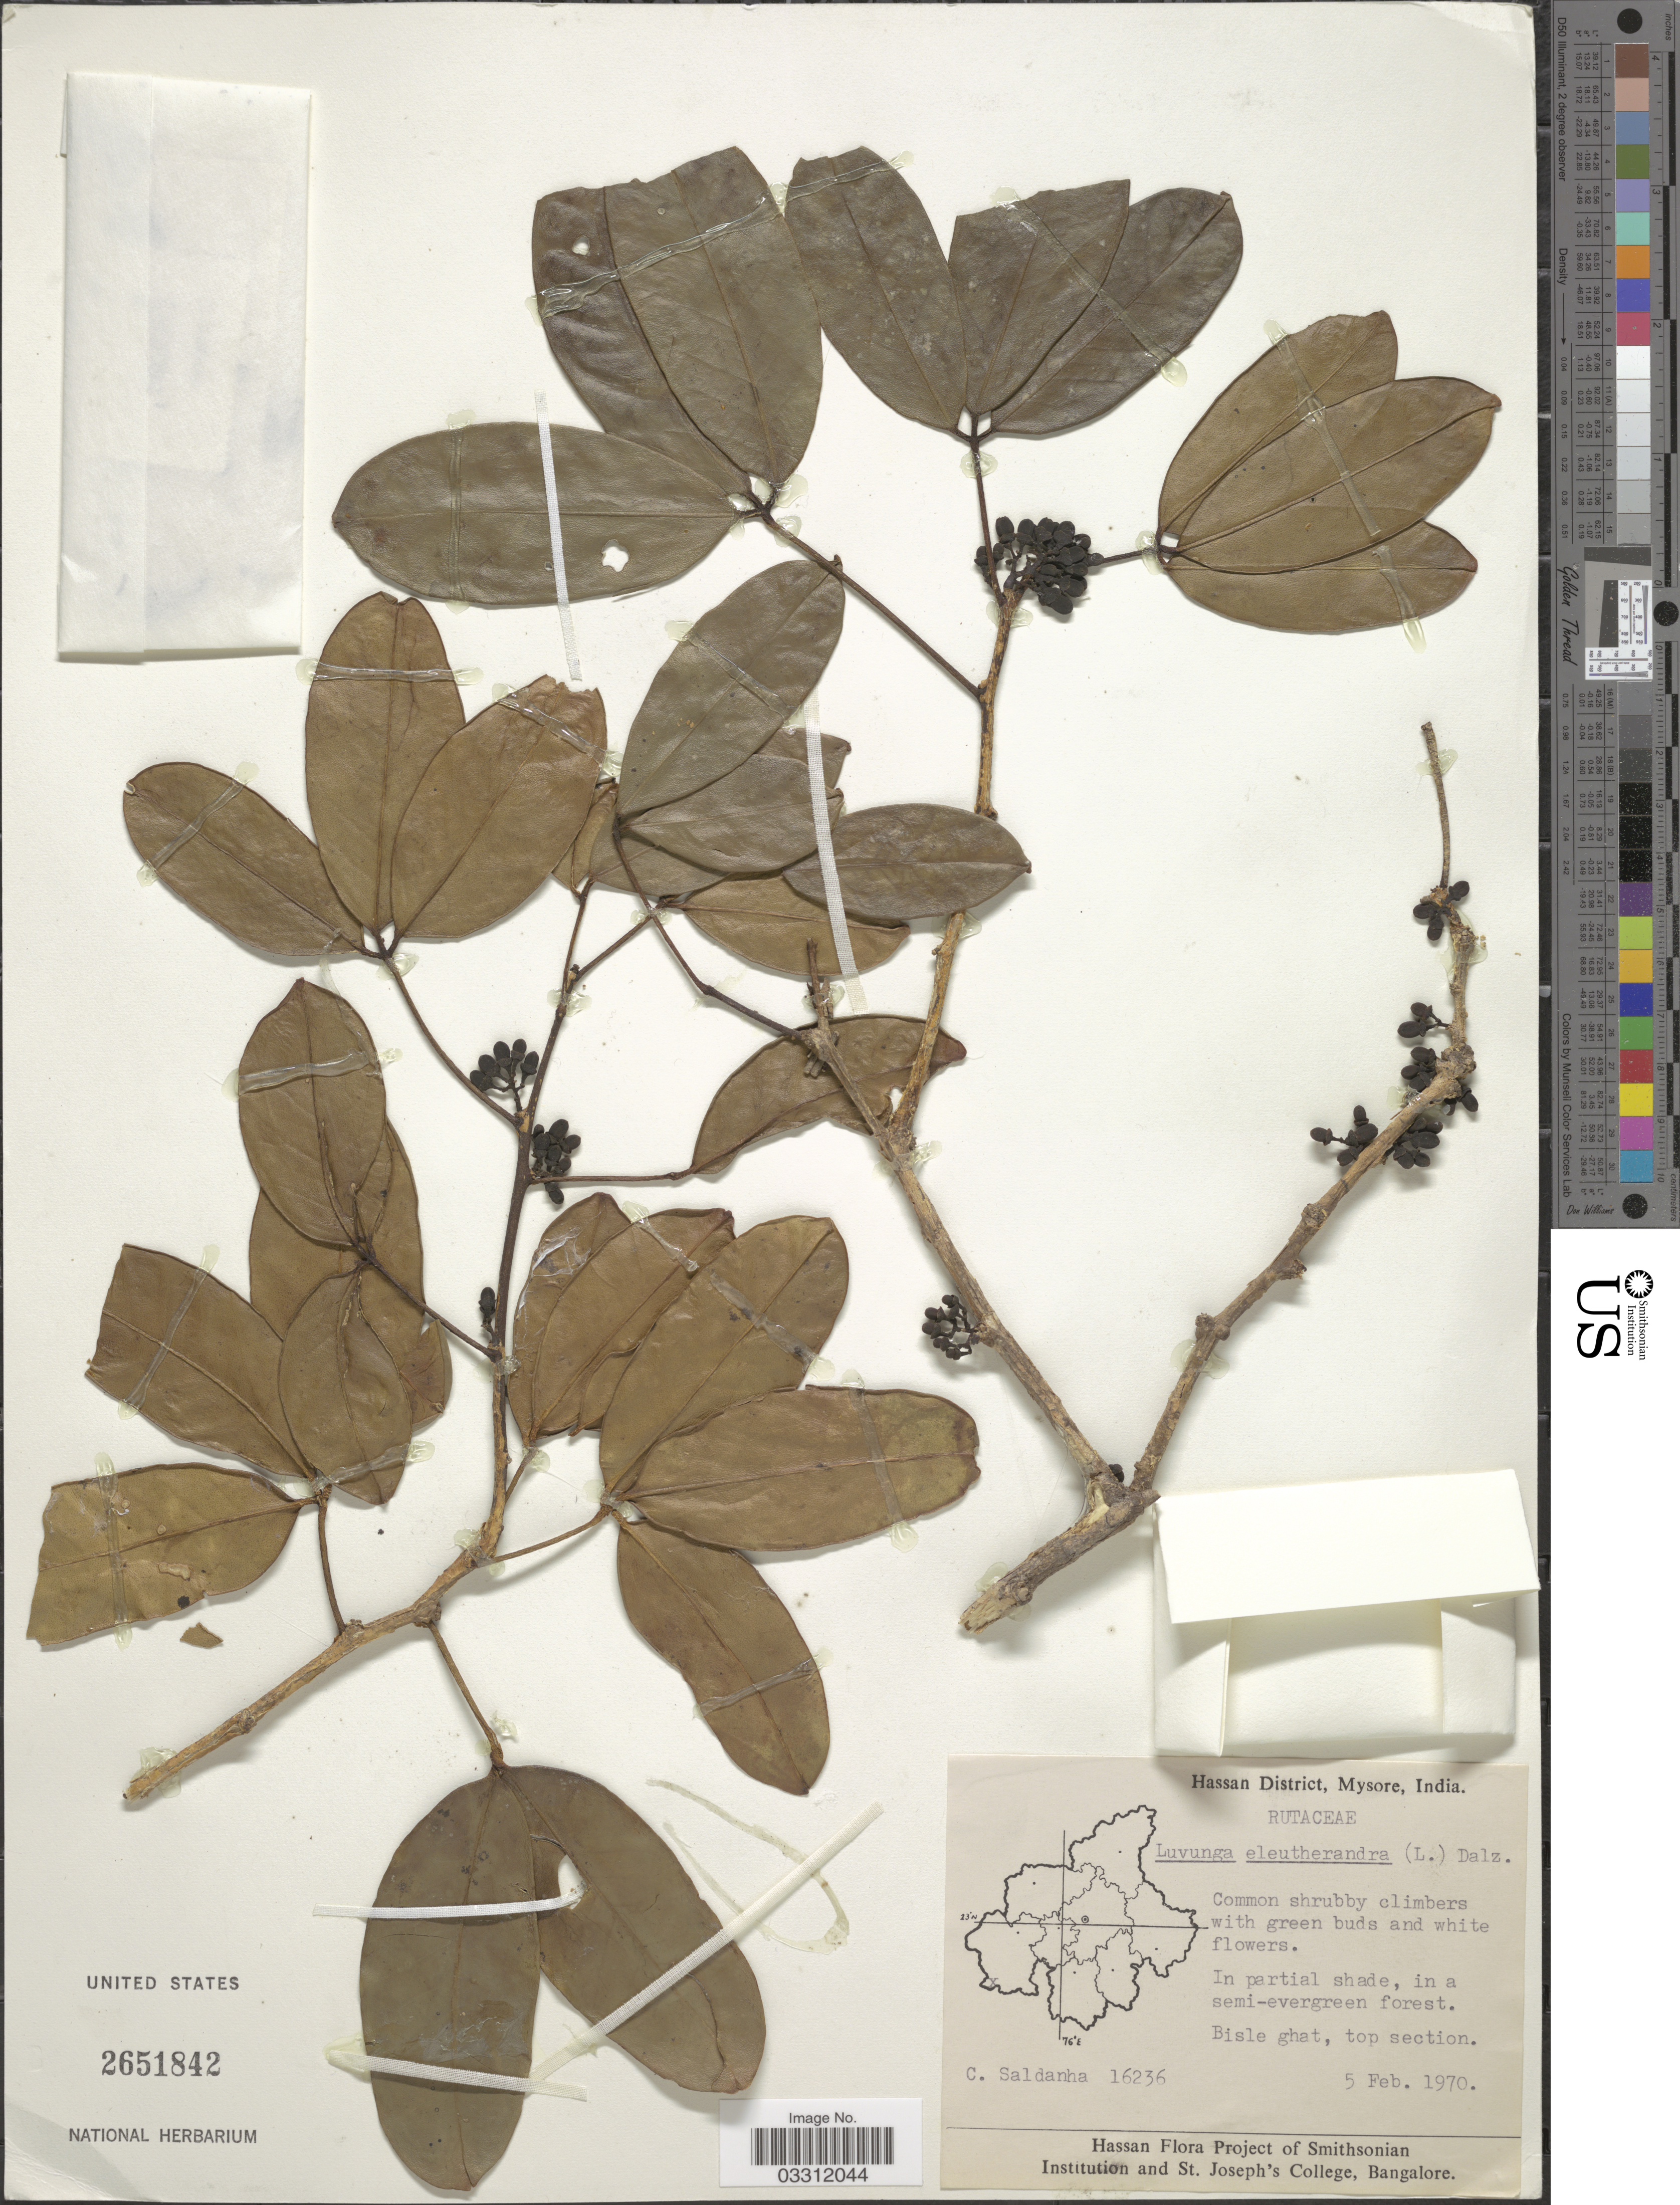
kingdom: Plantae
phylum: Tracheophyta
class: Magnoliopsida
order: Sapindales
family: Rutaceae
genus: Luvunga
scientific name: Luvunga eleutherandra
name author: Dalzell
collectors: C. Saldanha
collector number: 16236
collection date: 1970-02-05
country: India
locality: Hassan District, Mysore, Bisle ghat, top section.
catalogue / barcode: US 2651842